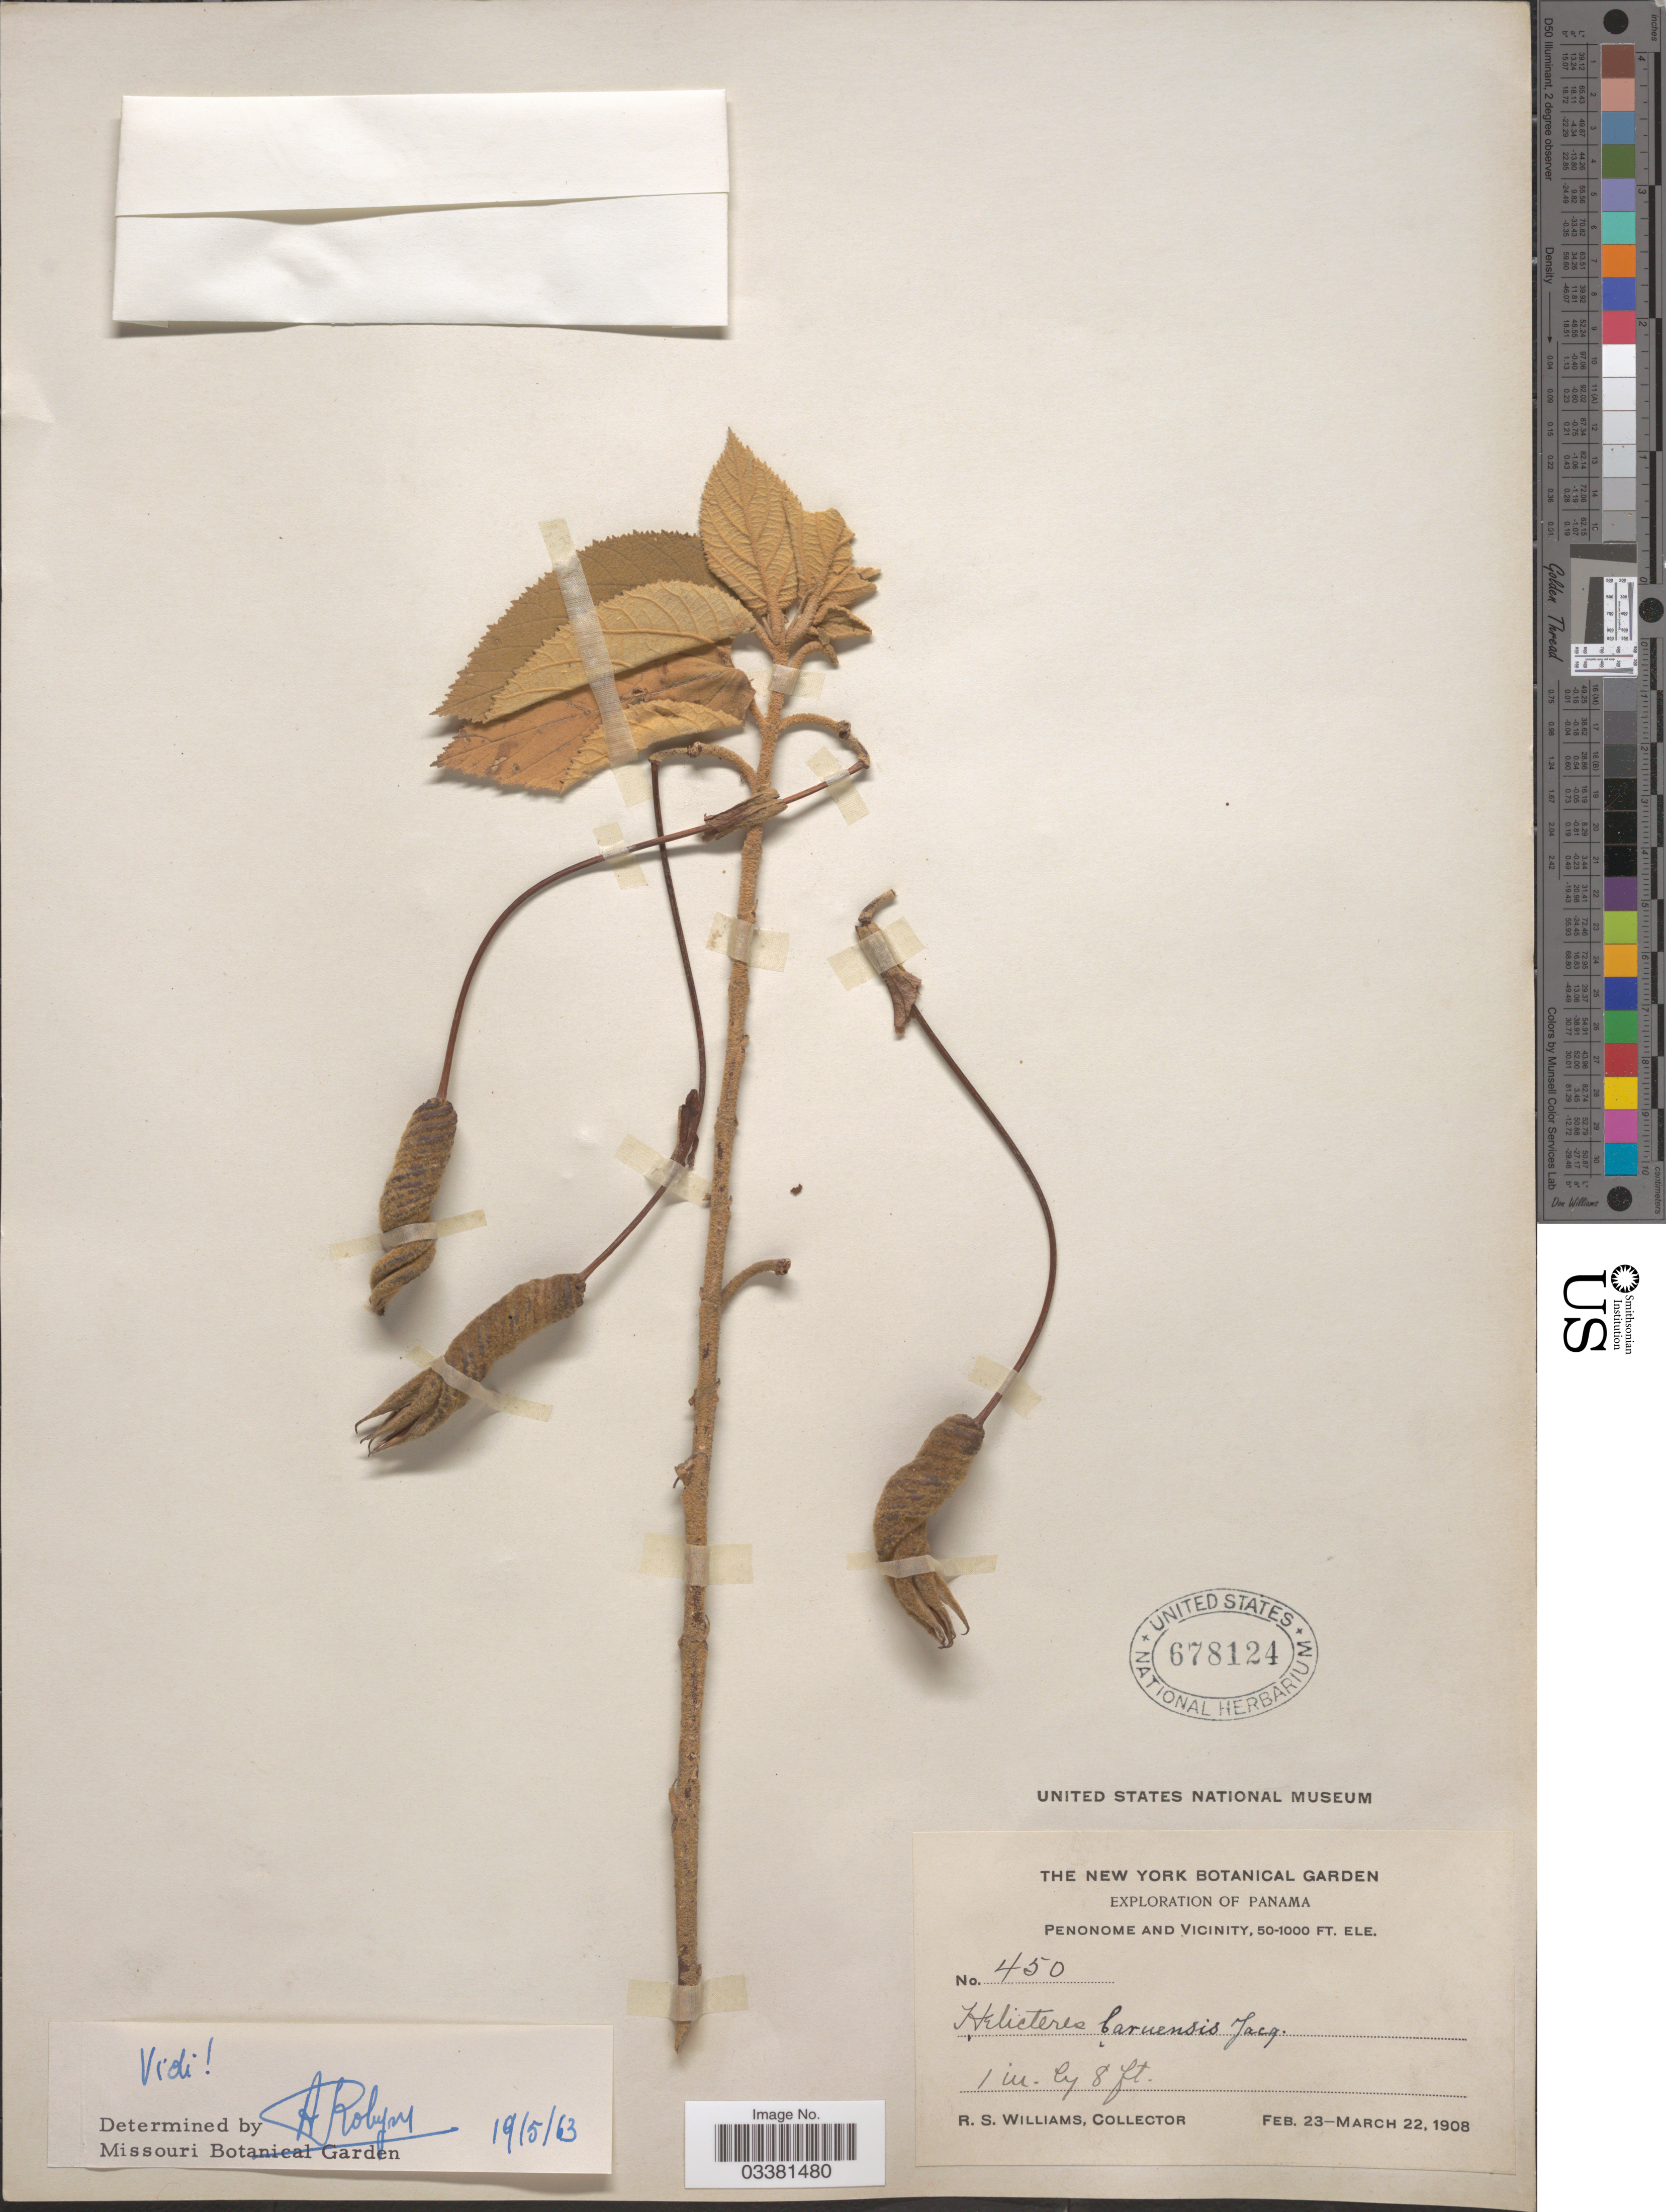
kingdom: Plantae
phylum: Tracheophyta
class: Magnoliopsida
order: Malvales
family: Malvaceae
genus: Helicteres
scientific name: Helicteres baruensis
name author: Jacq.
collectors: R. S. Williams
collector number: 450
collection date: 1908-02-23/1908-03-22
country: Panama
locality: Penonome and vicinity.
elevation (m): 15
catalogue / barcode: US 678124